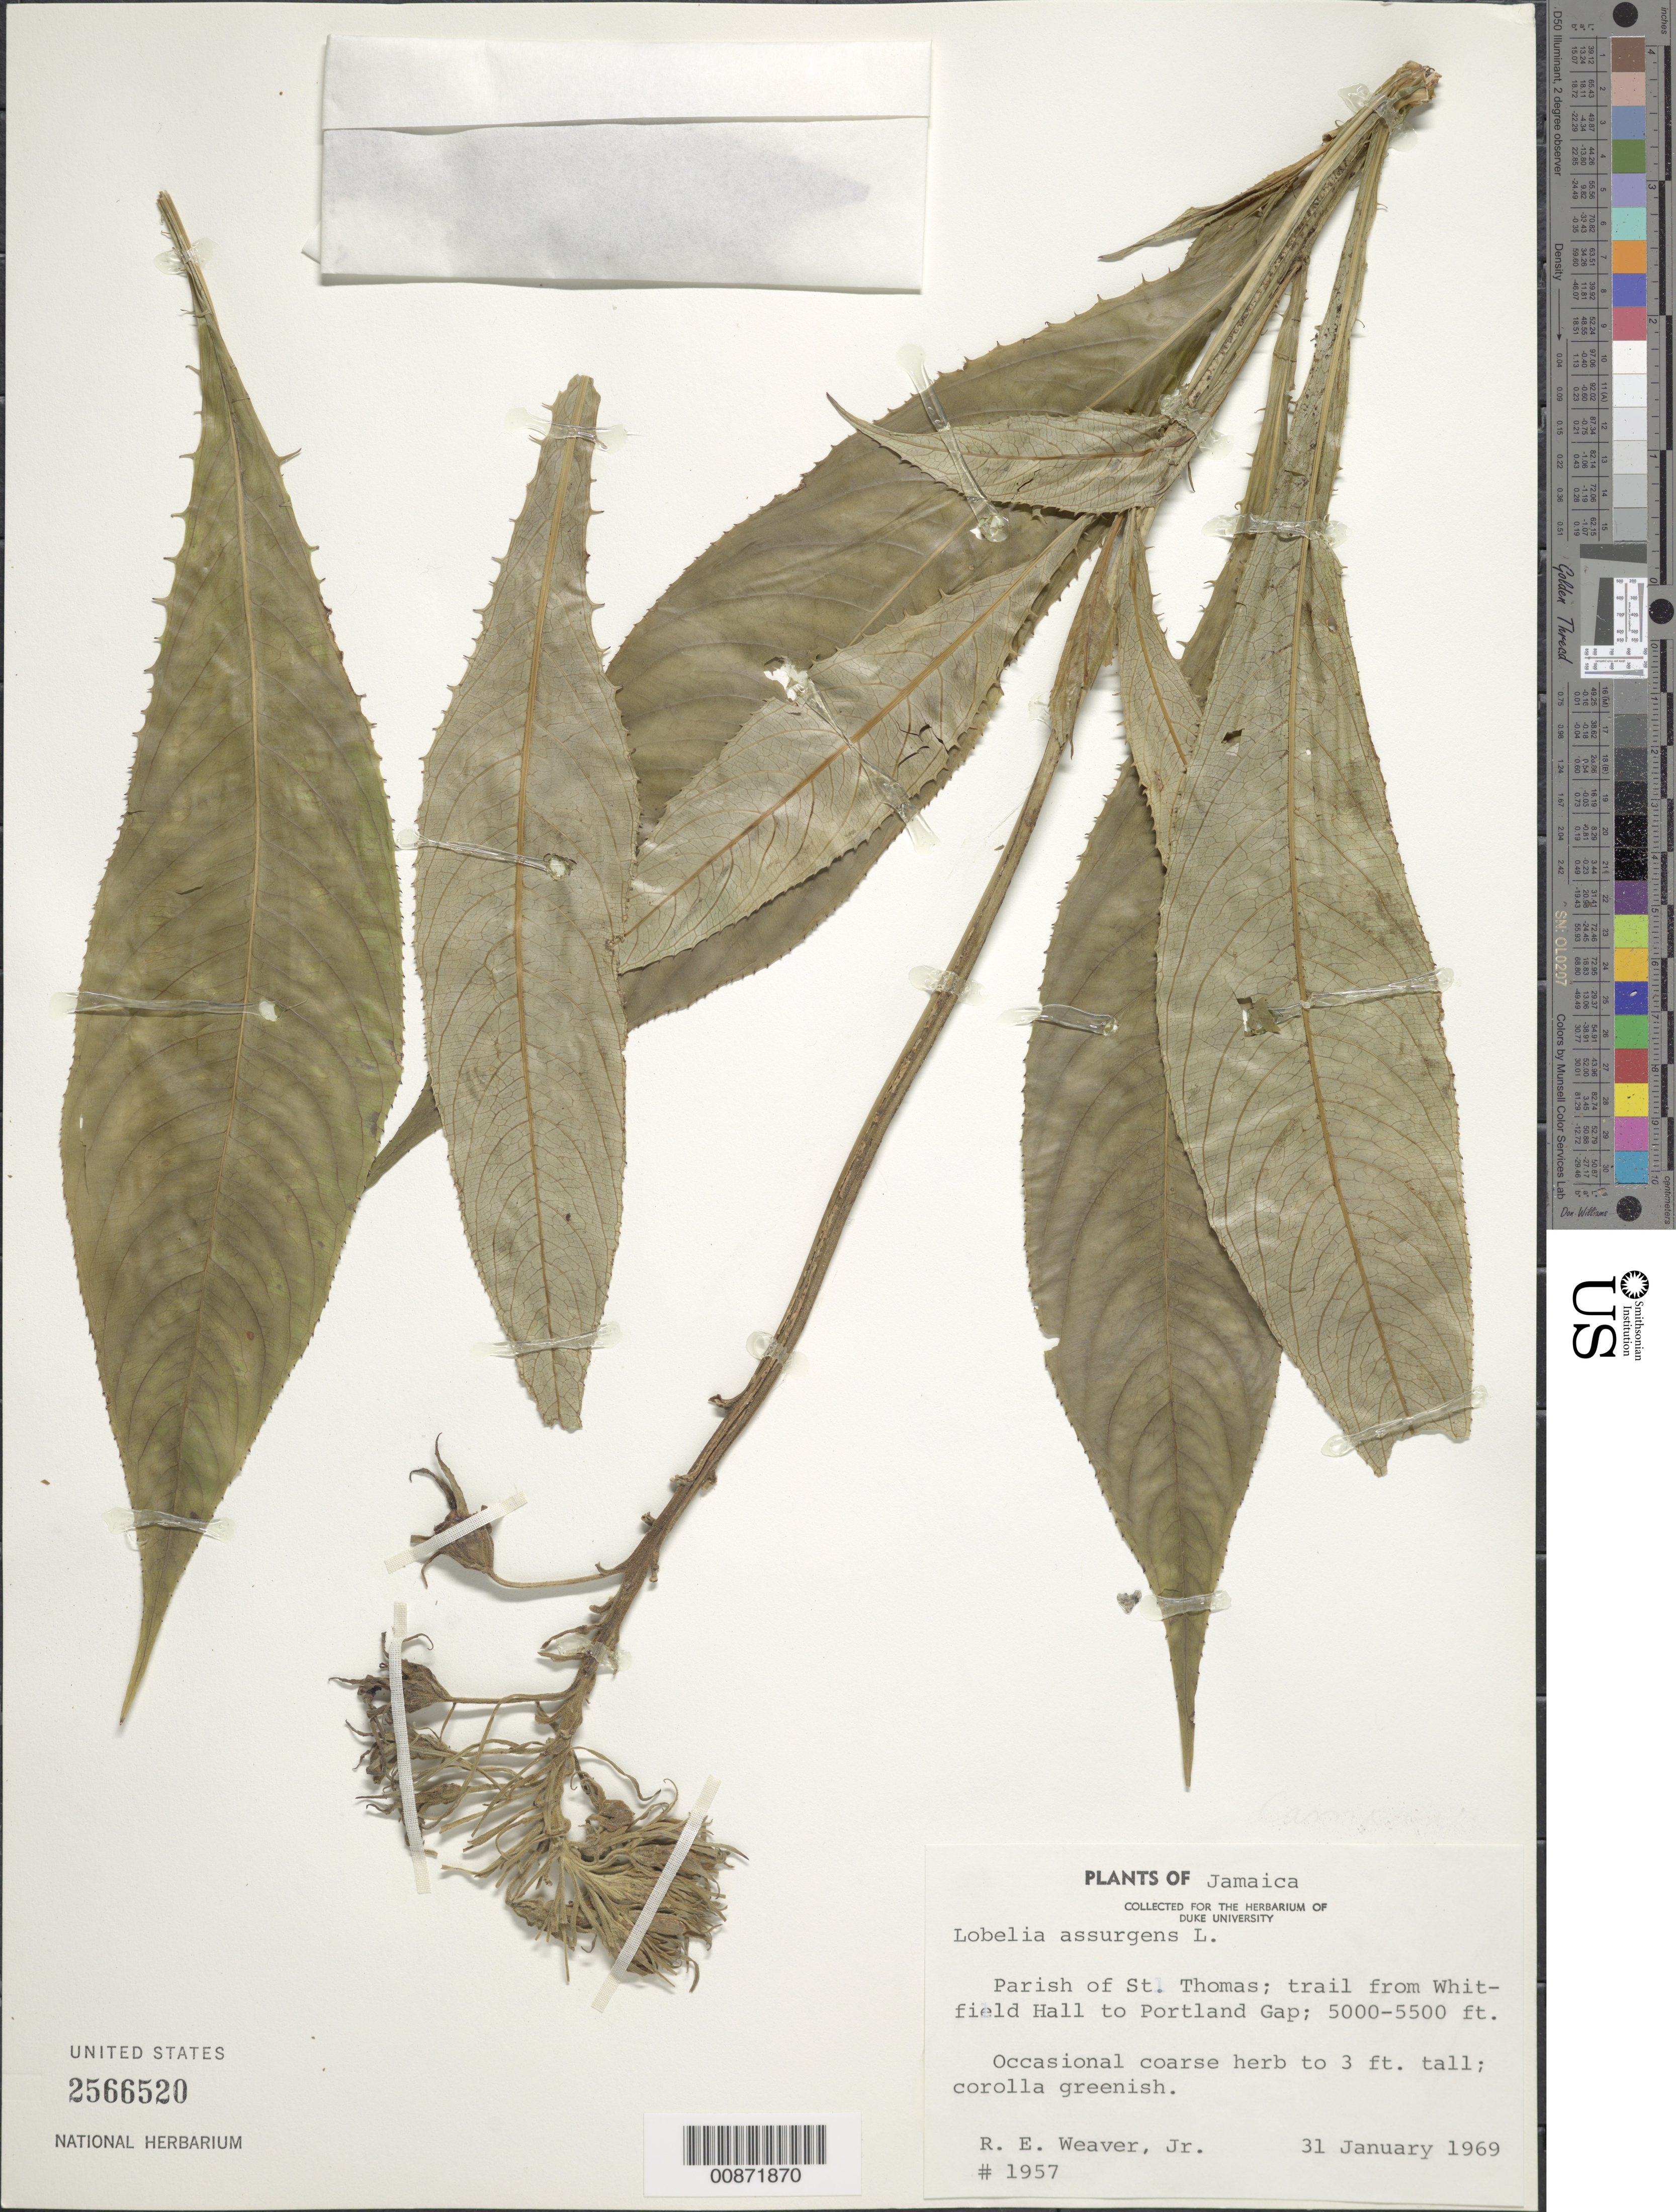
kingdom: Plantae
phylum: Tracheophyta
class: Magnoliopsida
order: Asterales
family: Campanulaceae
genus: Lobelia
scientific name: Lobelia assurgens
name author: L.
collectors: R. Weaver Jr.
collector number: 1957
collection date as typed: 31 Jan 1969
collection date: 1969-01-31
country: Jamaica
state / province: Saint Thomas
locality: Trail from Whitfield Hall to Portland Gap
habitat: Along trail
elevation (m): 1524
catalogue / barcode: US 2566520